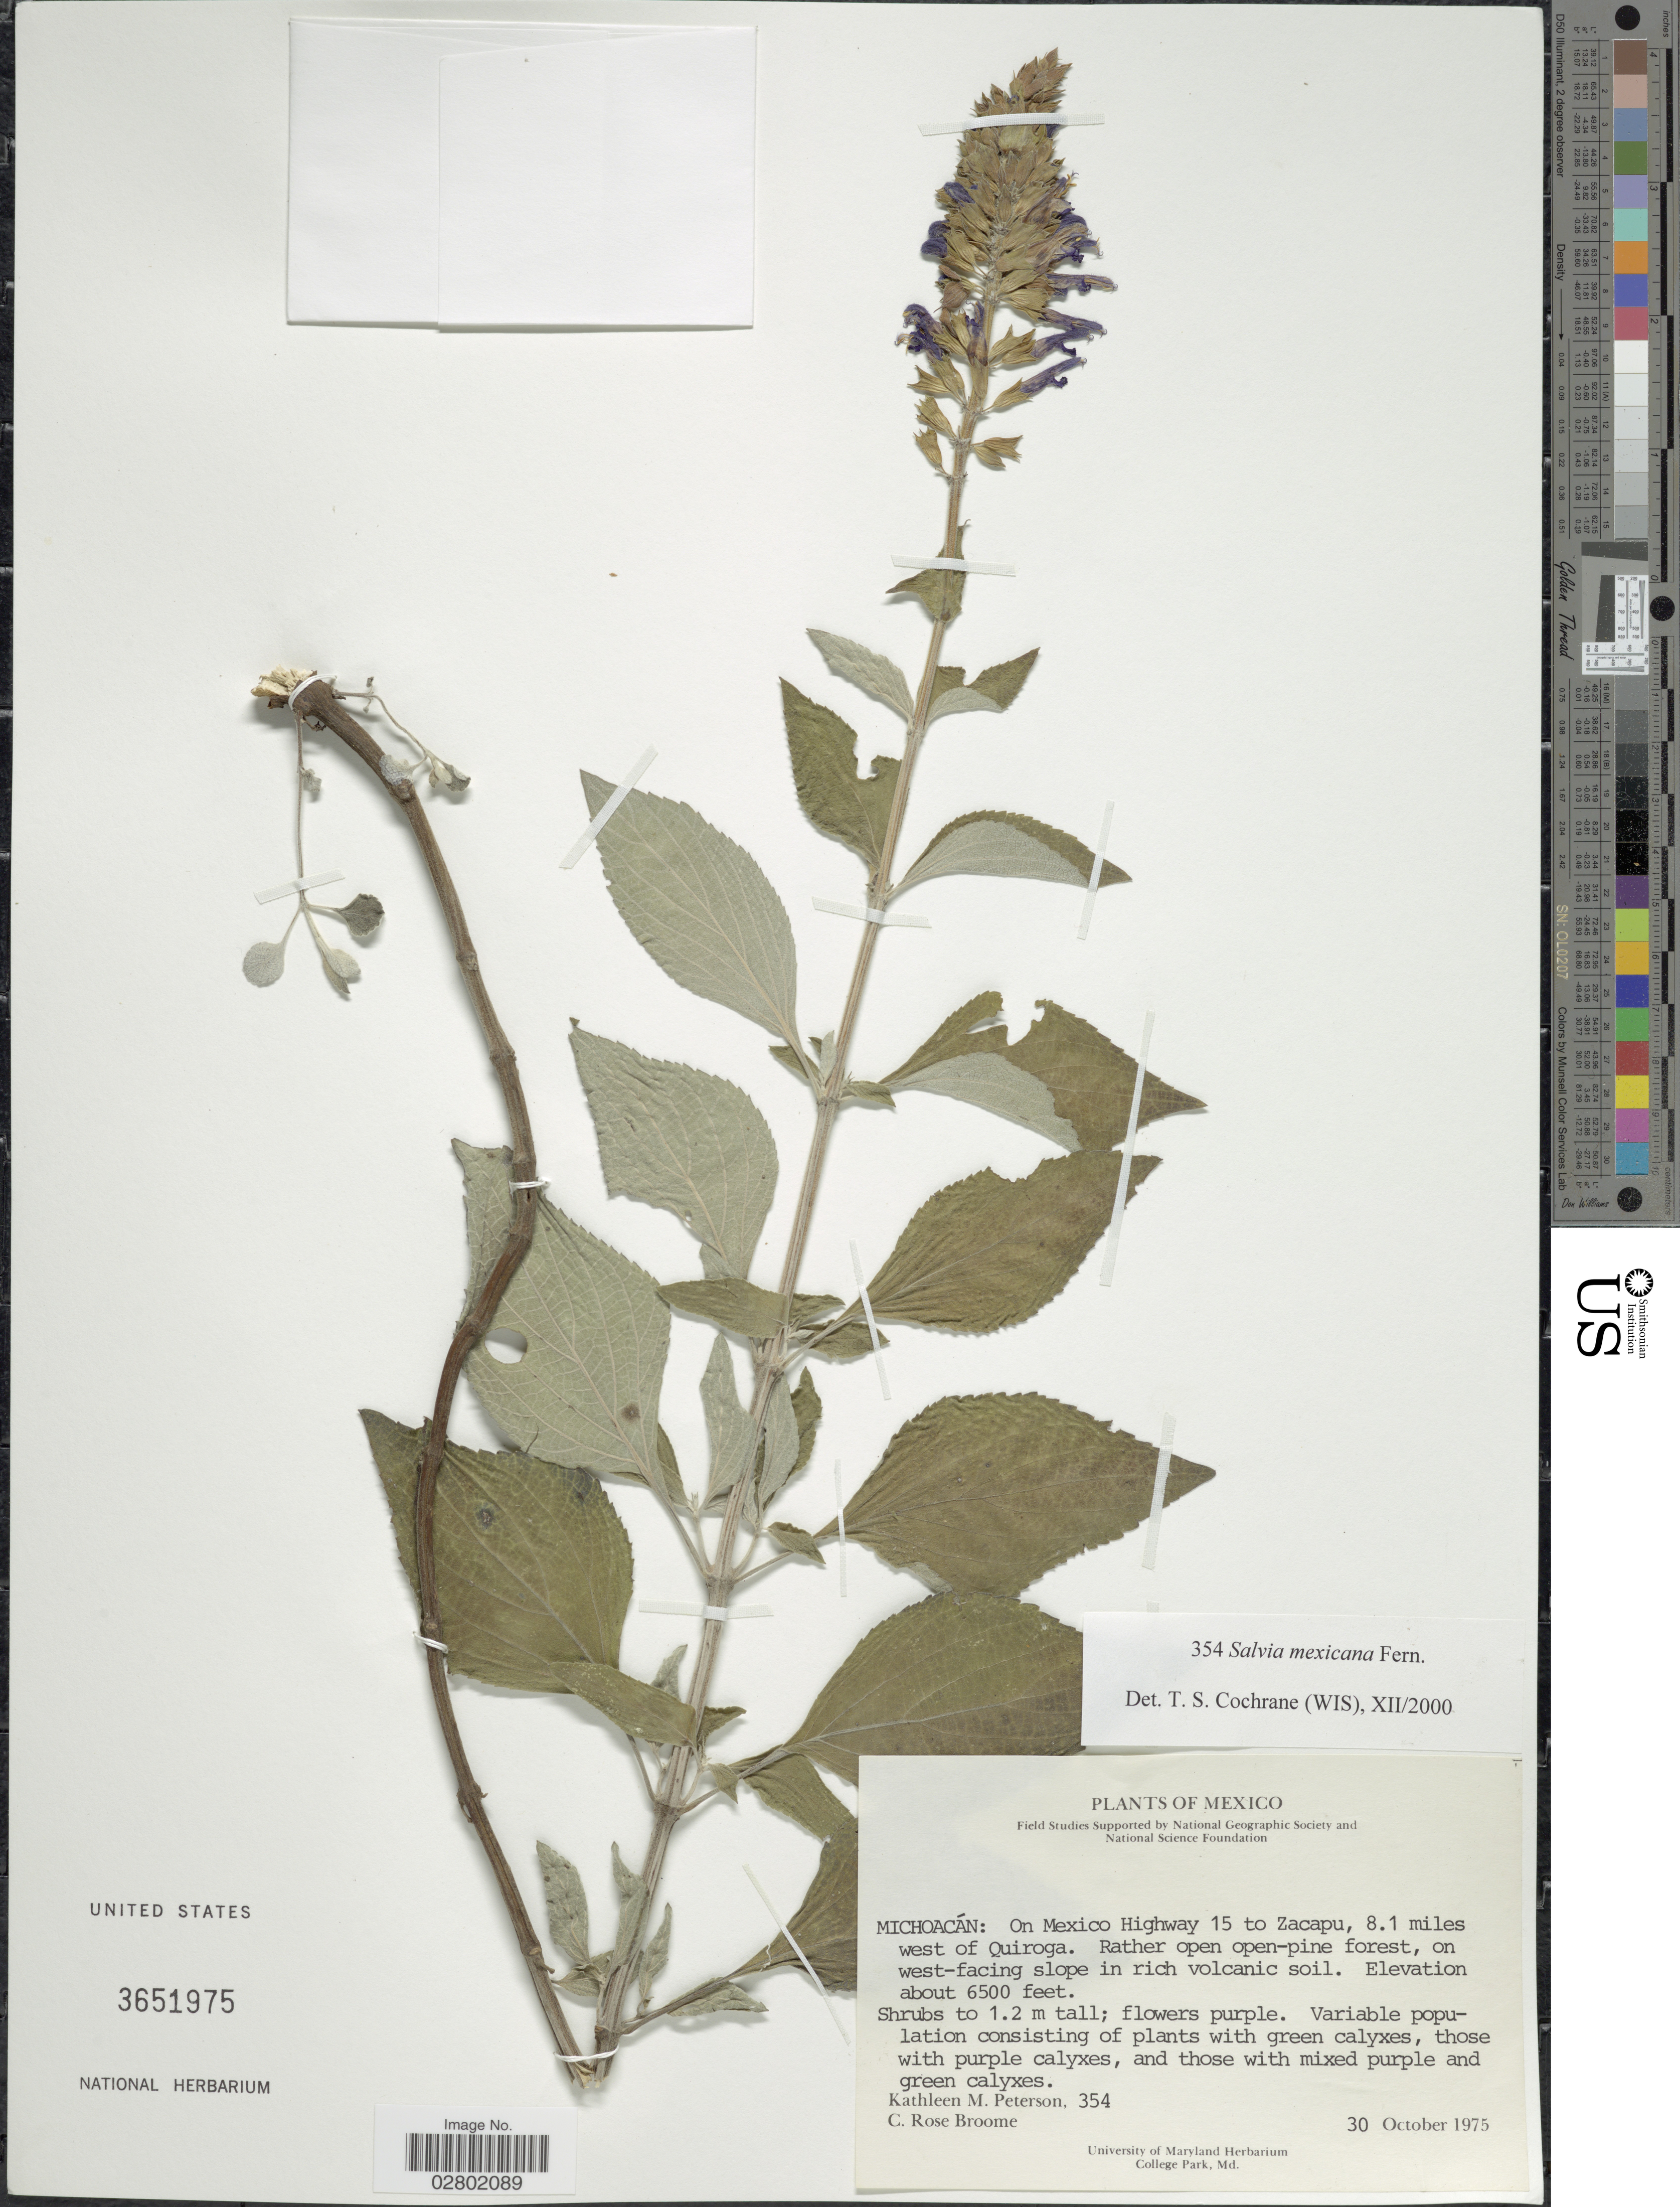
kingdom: Plantae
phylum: Tracheophyta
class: Magnoliopsida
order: Lamiales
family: Lamiaceae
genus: Salvia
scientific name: Salvia mexicana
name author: L.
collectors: K. Peterson & C. R. Broome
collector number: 354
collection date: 1975-10-30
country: Mexico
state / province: Michoacán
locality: On Mexico Highway 15 to Zacapu, 8.1 miles west of Quiroga.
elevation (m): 1981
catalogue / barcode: US 3651975